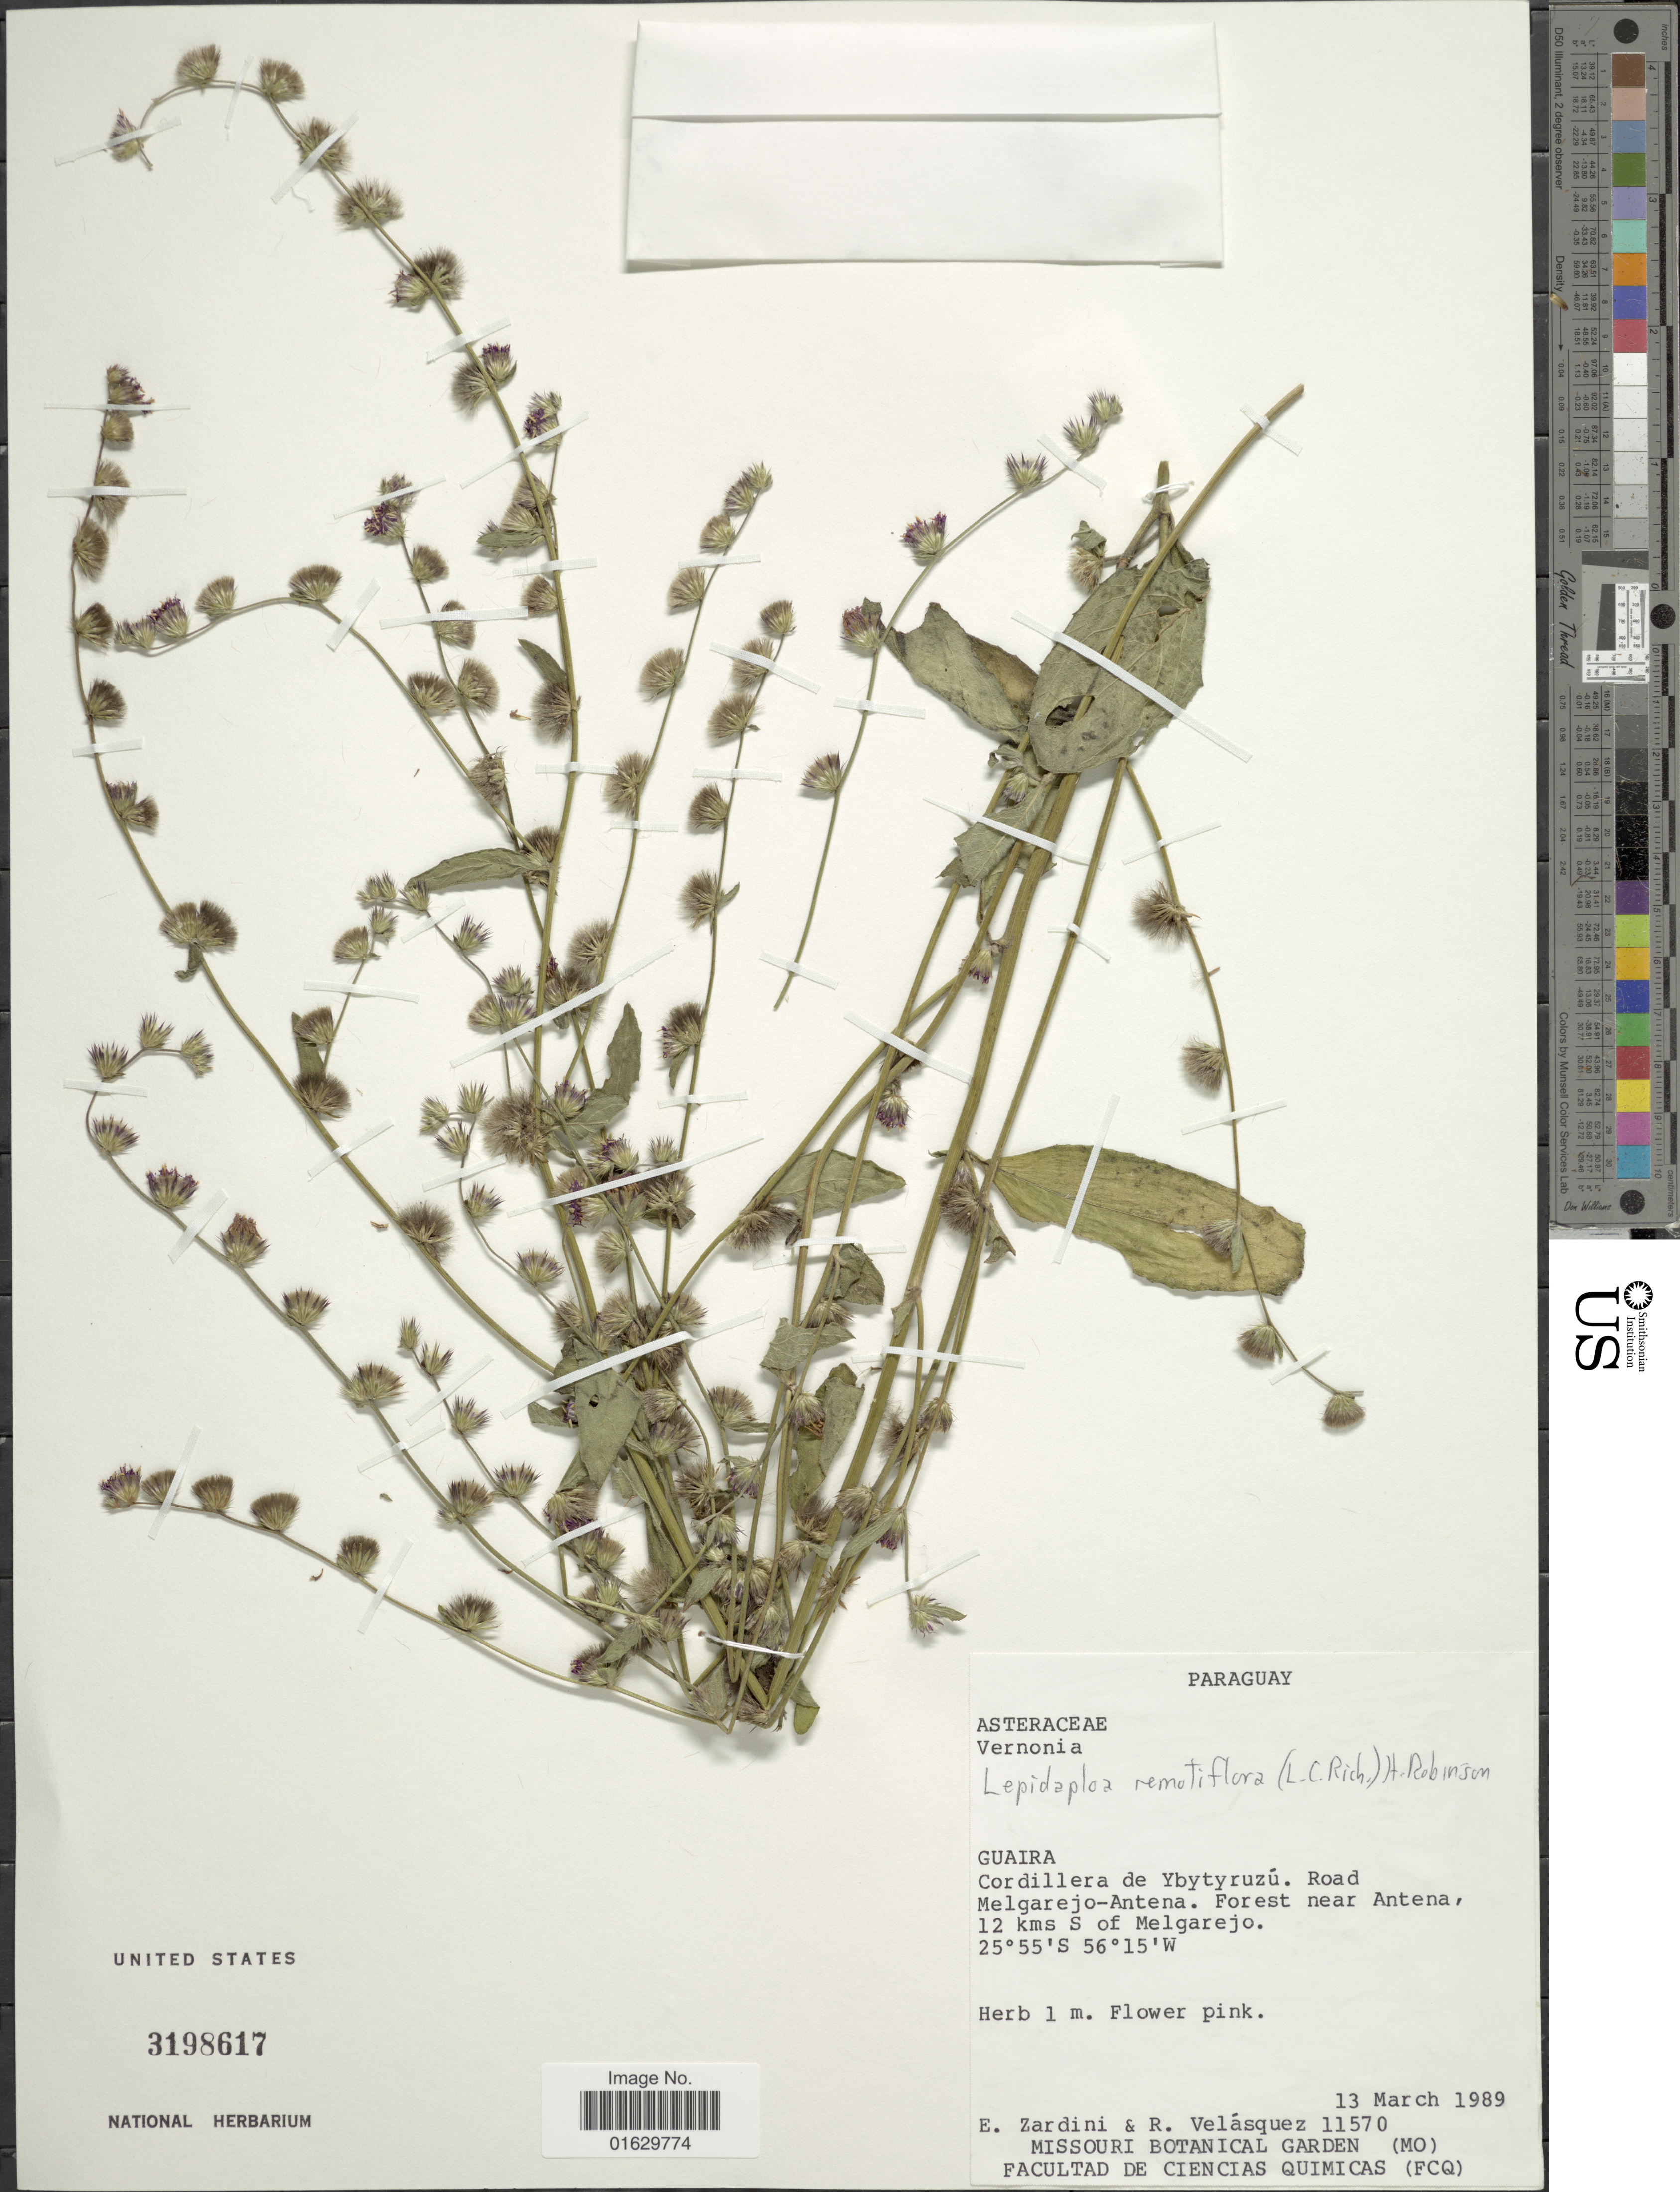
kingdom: Plantae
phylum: Tracheophyta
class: Magnoliopsida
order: Asterales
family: Asteraceae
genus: Lepidaploa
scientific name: Lepidaploa remotiflora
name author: (Rich.) H. Rob.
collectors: E. M. Zardini & R. Velasquez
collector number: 11570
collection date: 1989-03-13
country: Paraguay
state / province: Guaira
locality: Guaira: Cordillera de Ybytyruzu, road Melgarejo-Antena, forest near Antena, 12 kms S of Melgarejo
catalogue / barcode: US 3198617